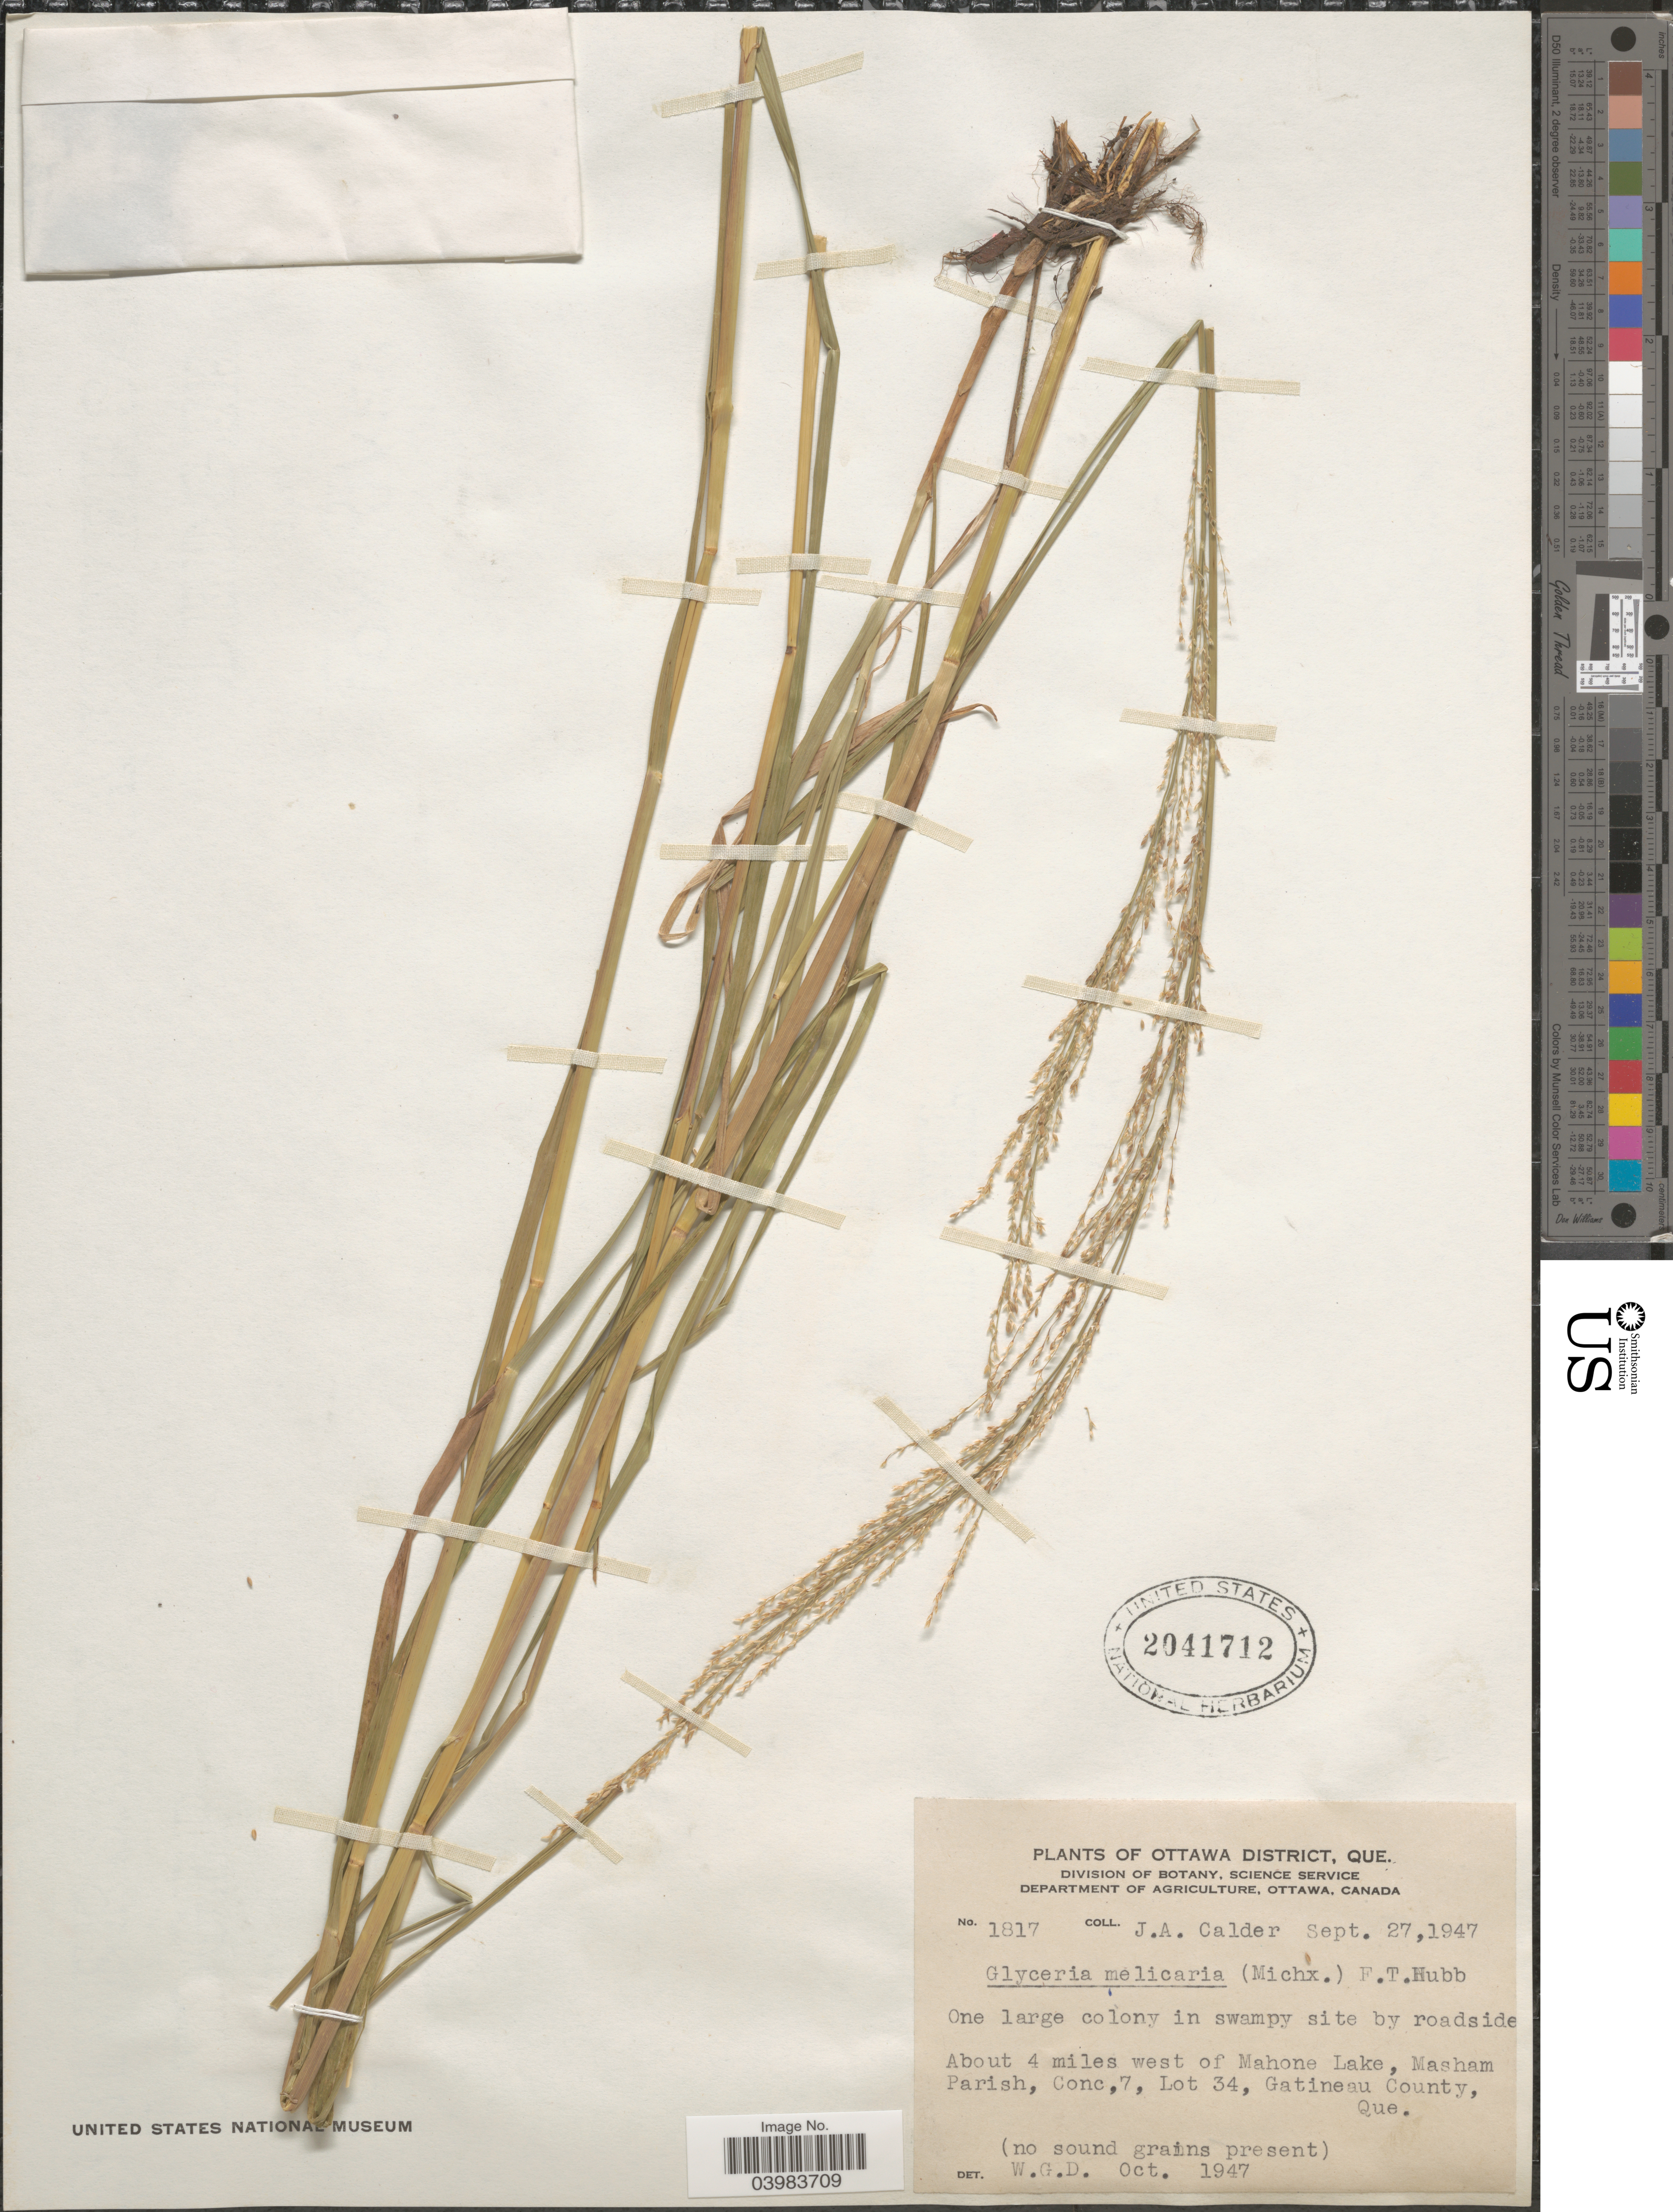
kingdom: Plantae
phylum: Tracheophyta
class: Liliopsida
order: Poales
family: Poaceae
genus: Glyceria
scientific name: Glyceria melicaria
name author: (Michx.) F.T. Hubb.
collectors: J. A. Calder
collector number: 1817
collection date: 1947-09-27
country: Canada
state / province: Quebec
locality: Ottawa District. About 4 miles west of Mahone Lake, Masham Parish, Conc,7, Lot 34, Gatineau County.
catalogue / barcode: US 2041712